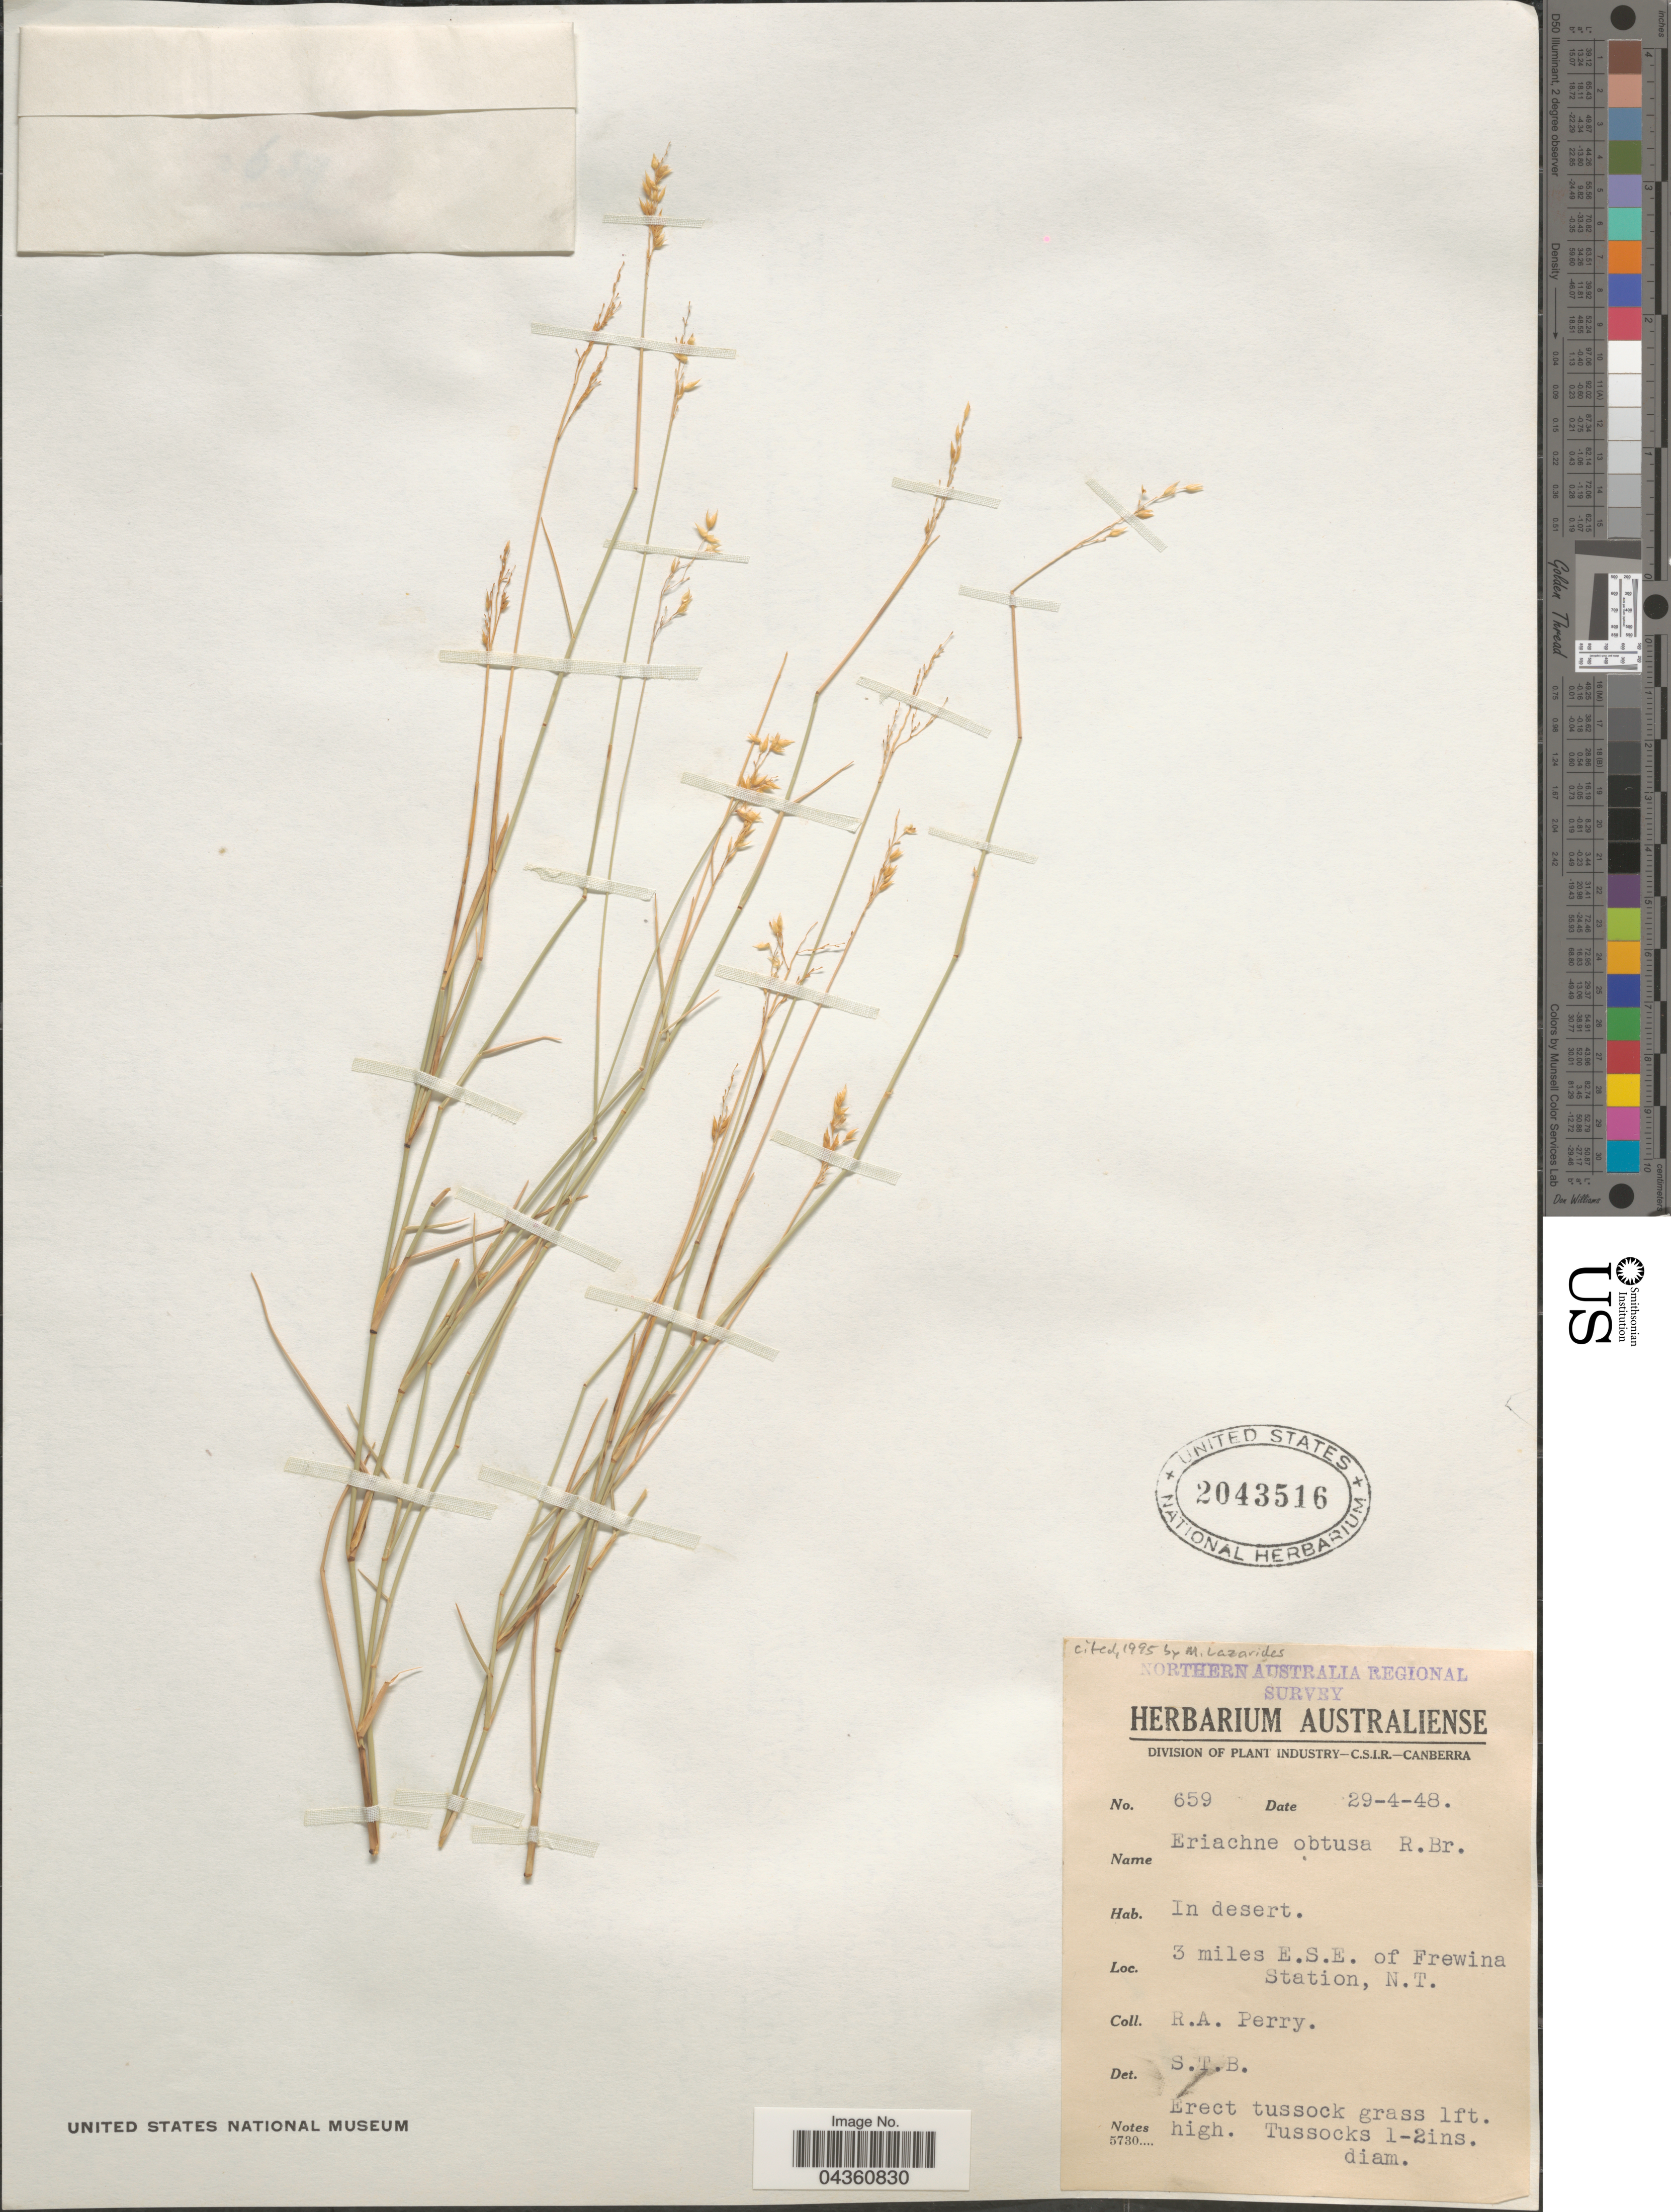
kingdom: Plantae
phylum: Tracheophyta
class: Liliopsida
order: Poales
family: Poaceae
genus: Eriachne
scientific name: Eriachne obtusa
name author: R. Br.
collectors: Perry, R. A.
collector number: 659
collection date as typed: Transcribed d/m/y: 29/4/48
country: Australia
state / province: Northern Territory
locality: Northern Australia Regional Survey. 3 miles E.S.E. of Frewina Station.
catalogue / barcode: US 2043516